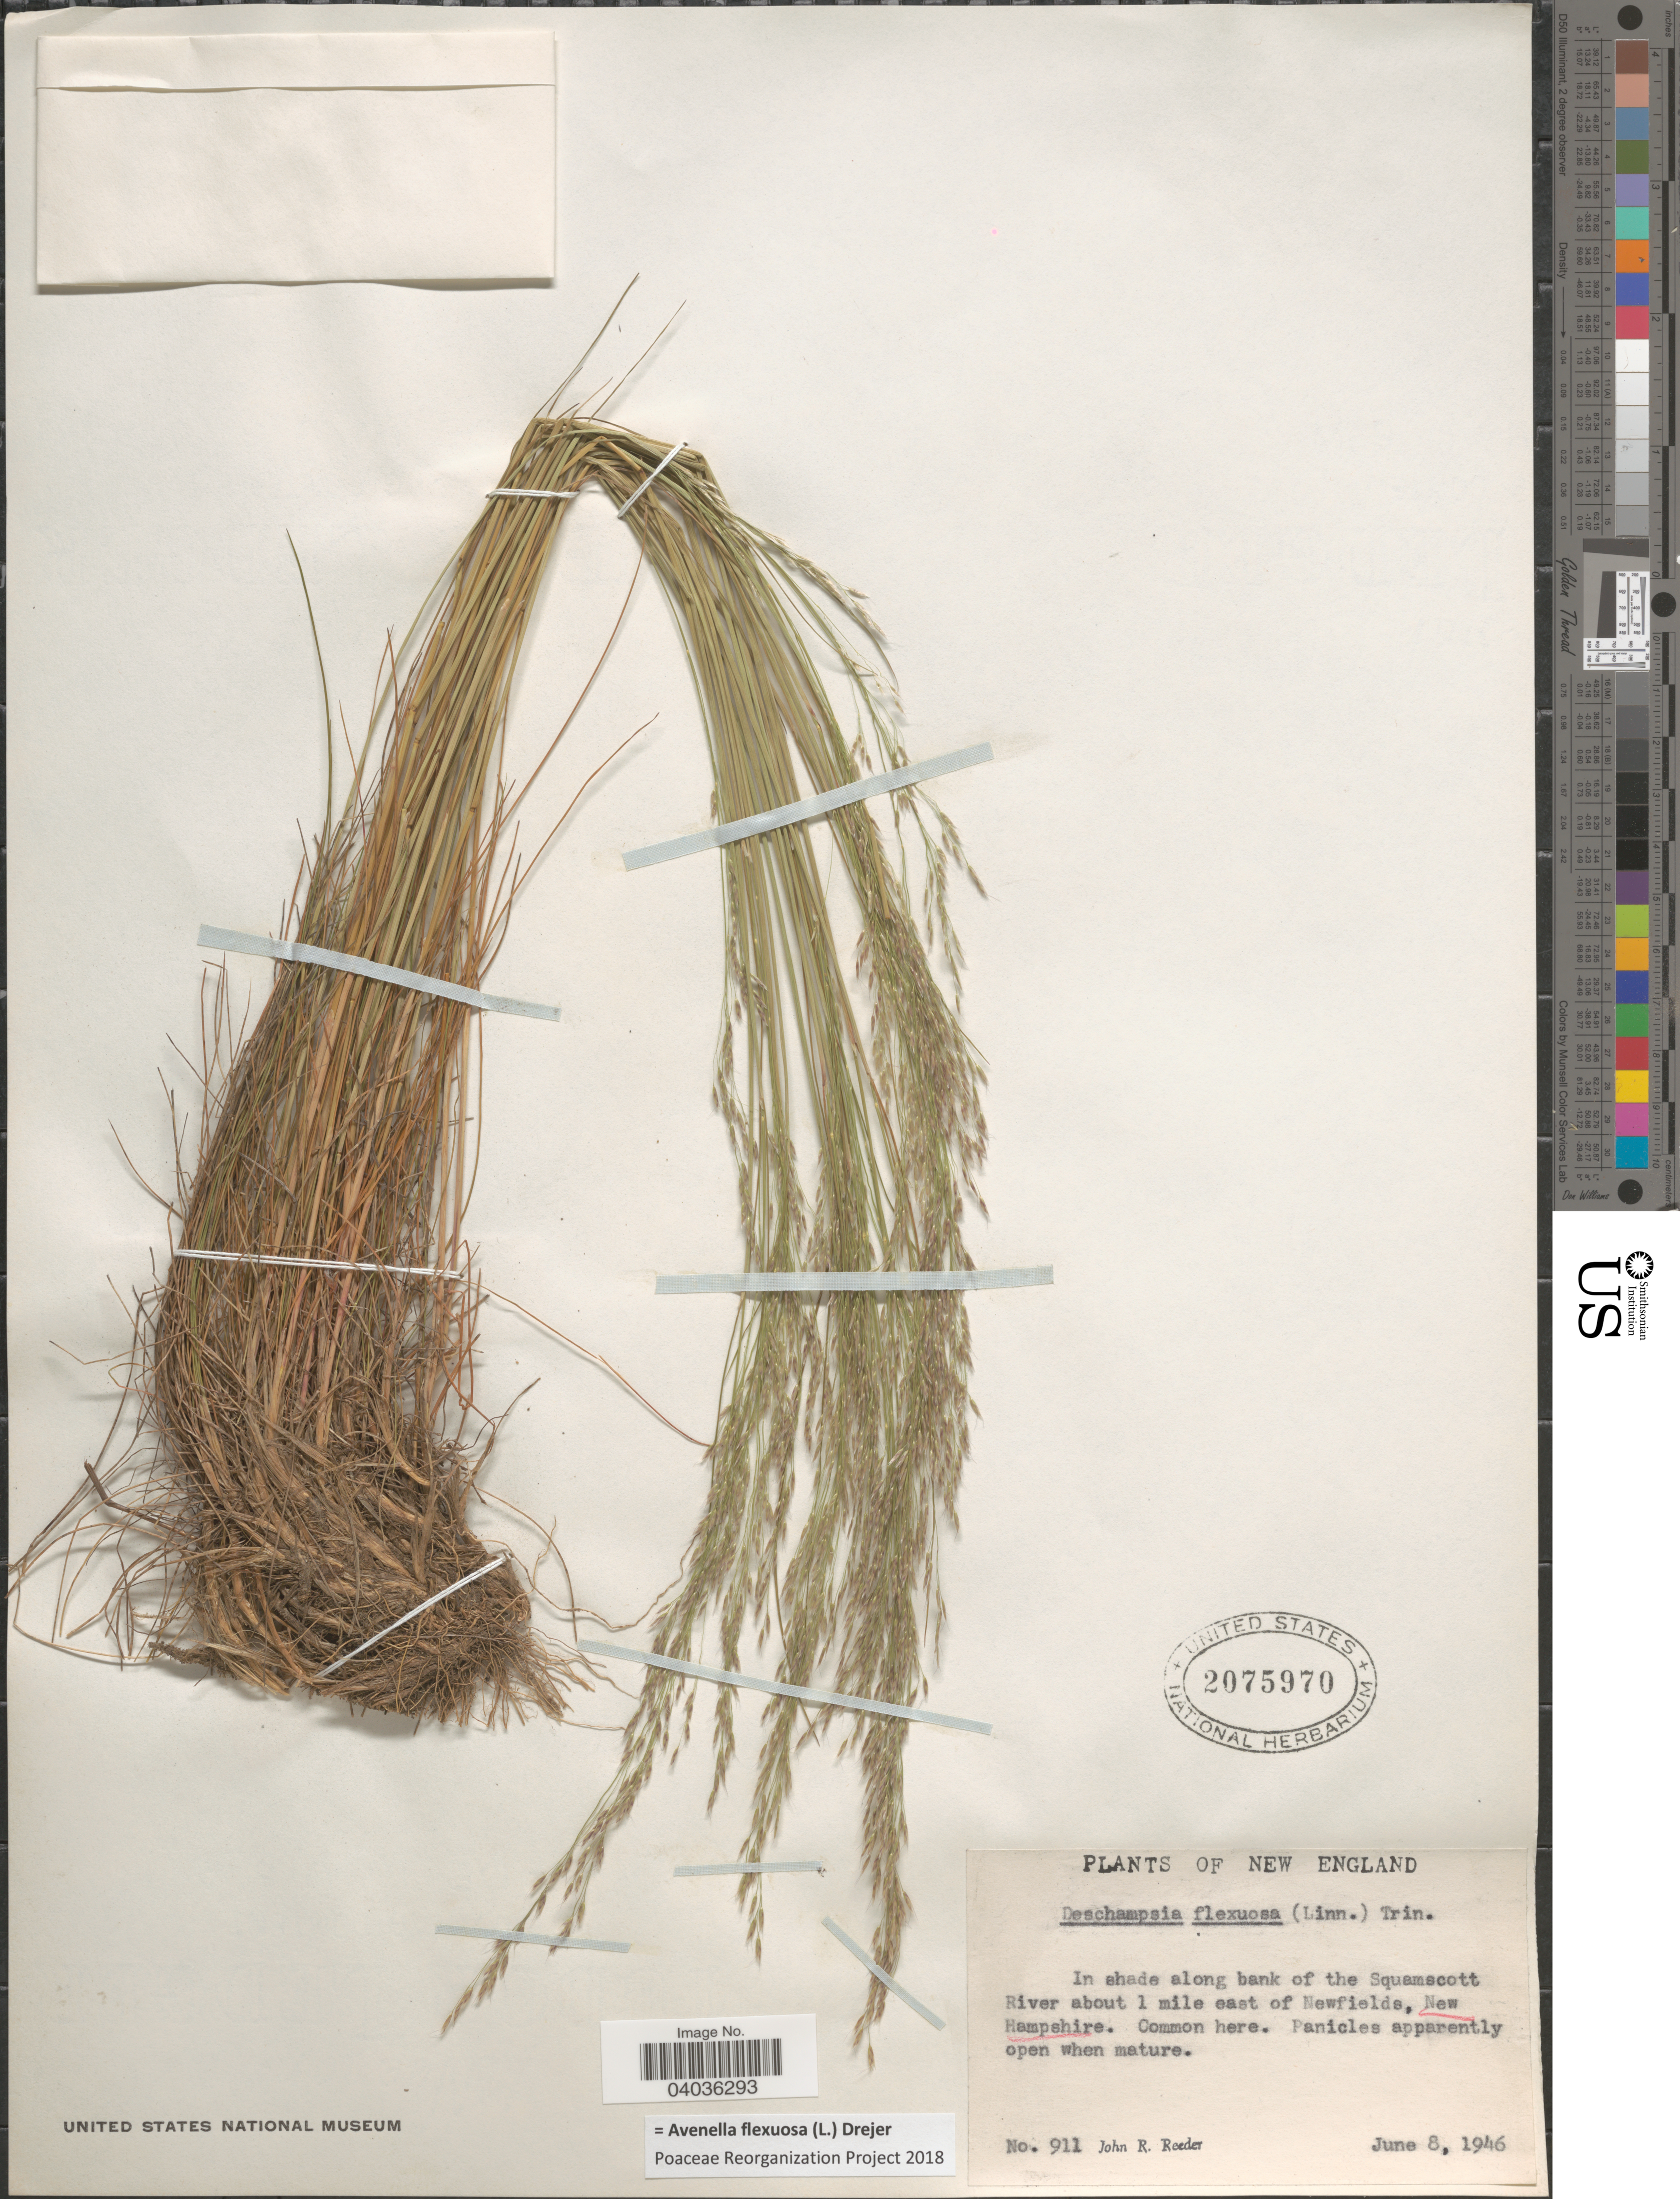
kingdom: Plantae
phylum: Tracheophyta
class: Liliopsida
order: Poales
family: Poaceae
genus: Avenella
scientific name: Avenella flexuosa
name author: (L.) Drejer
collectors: J. R. Reeder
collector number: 911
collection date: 1946-06-08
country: United States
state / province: New Hampshire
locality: New England. In shade along bank of the Squascott River about 1 mile east of Newfields.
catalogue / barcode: US 2075970